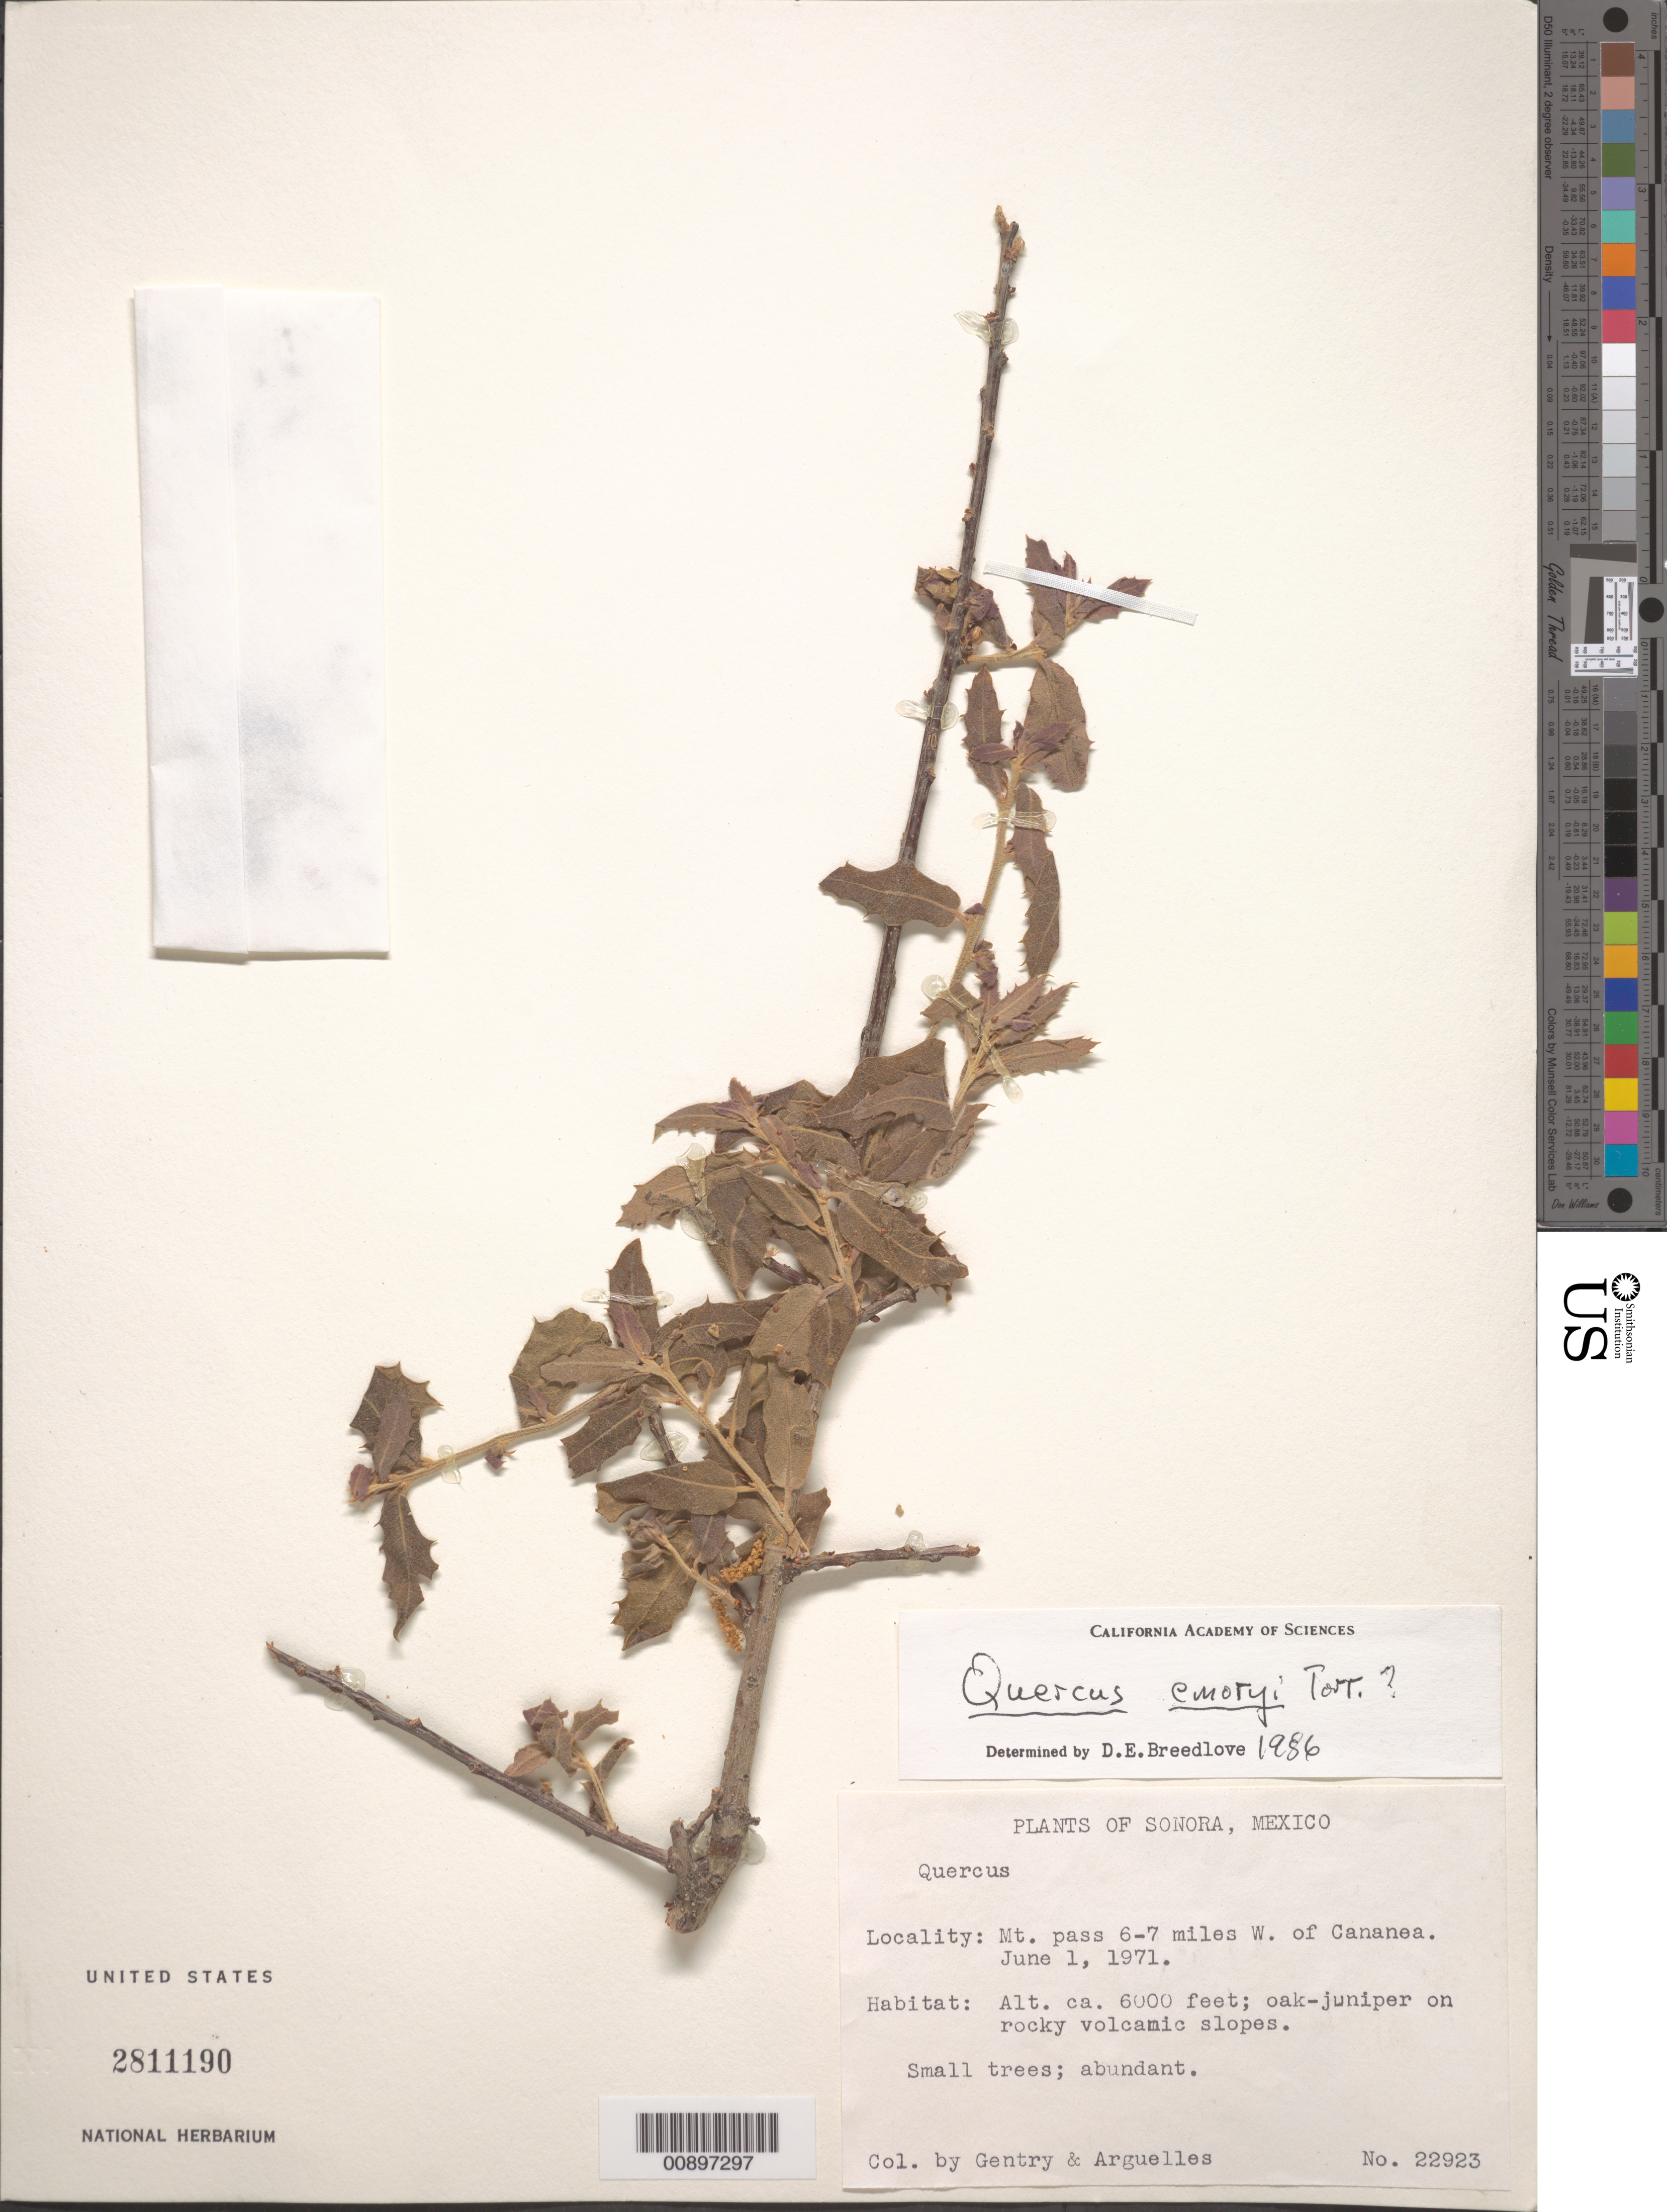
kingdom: Plantae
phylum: Tracheophyta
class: Magnoliopsida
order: Fagales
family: Fagaceae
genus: Quercus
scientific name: Quercus emoryi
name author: Torr. in Emory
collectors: Gentry, -- & Arguelles, --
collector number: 22923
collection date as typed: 01 Jun 1971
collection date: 1971-06-01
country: Mexico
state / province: Sonora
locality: Mt. pass 6-7 miles W of Cananea, Sonora.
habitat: Oak-juniper on rocky volcanic slopes.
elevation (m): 1829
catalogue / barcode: US 2811190